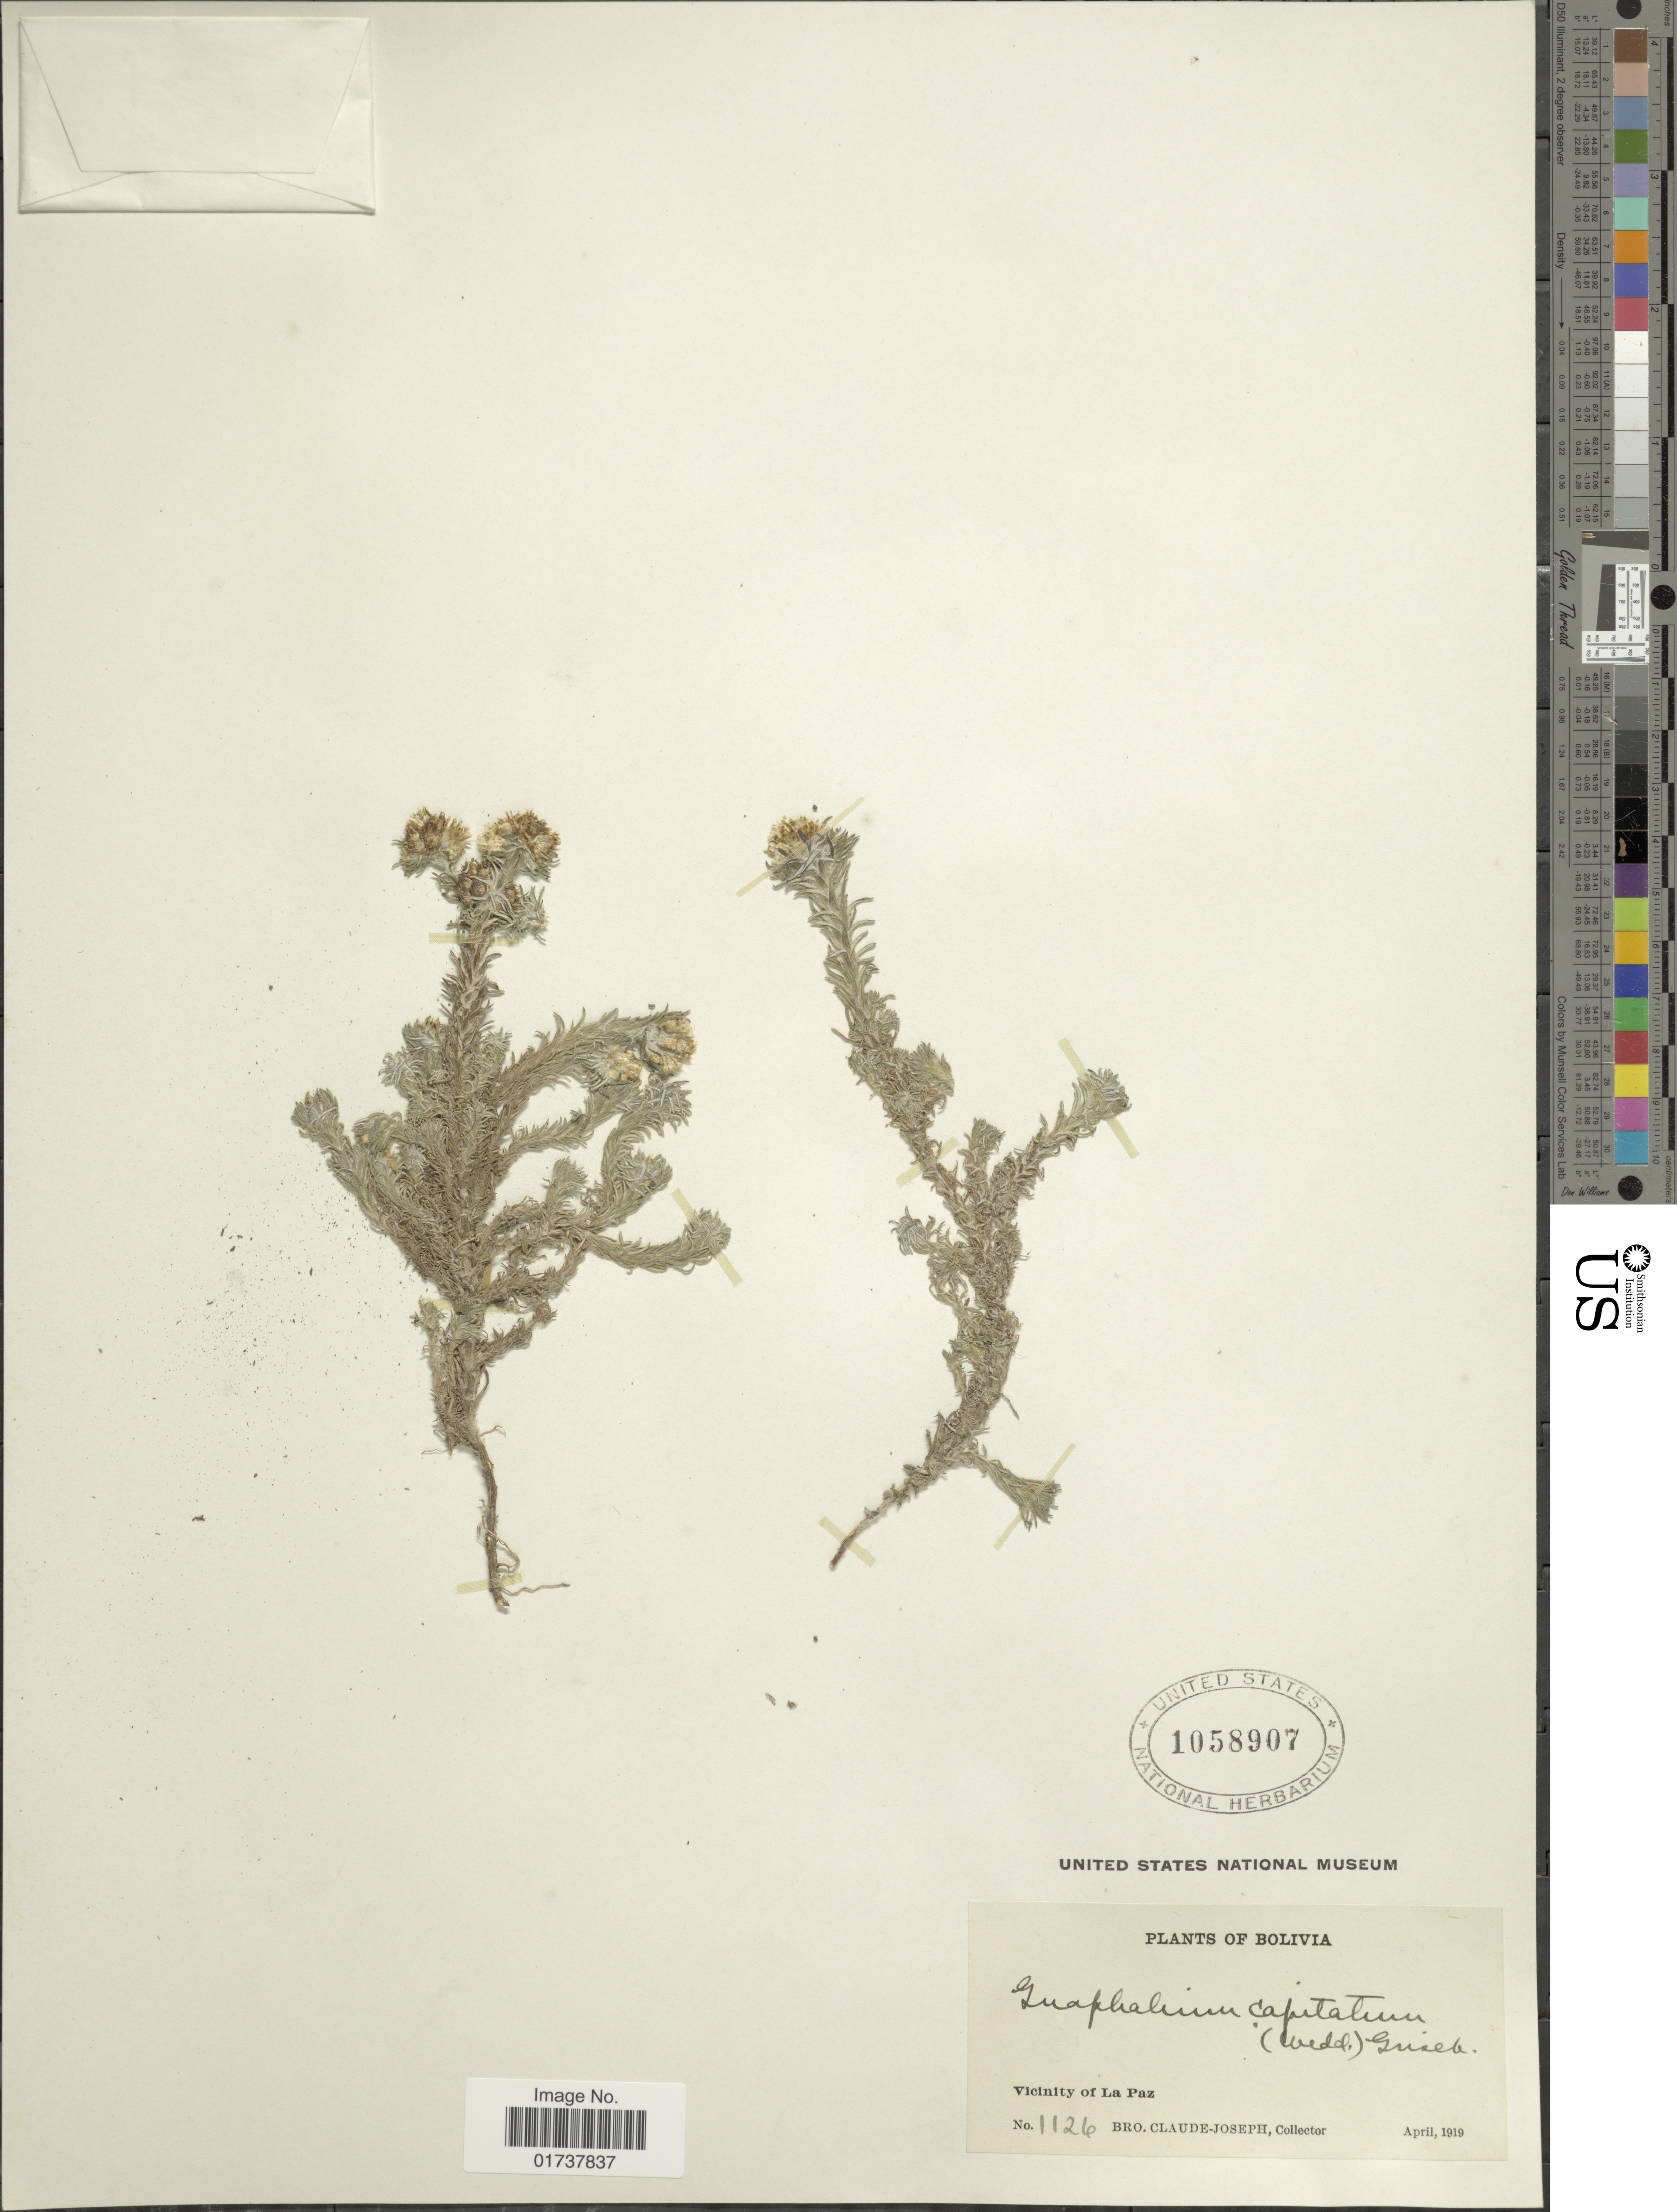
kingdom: Plantae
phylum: Tracheophyta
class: Magnoliopsida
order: Asterales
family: Asteraceae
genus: Stuckertiella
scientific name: Stuckertiella capitata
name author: (Wedd.) P. Beauv.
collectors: Bro. Claude-Joseph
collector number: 1126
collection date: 1919-04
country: Bolivia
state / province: La Paz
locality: Vicinity of La Paz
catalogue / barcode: US 1058907